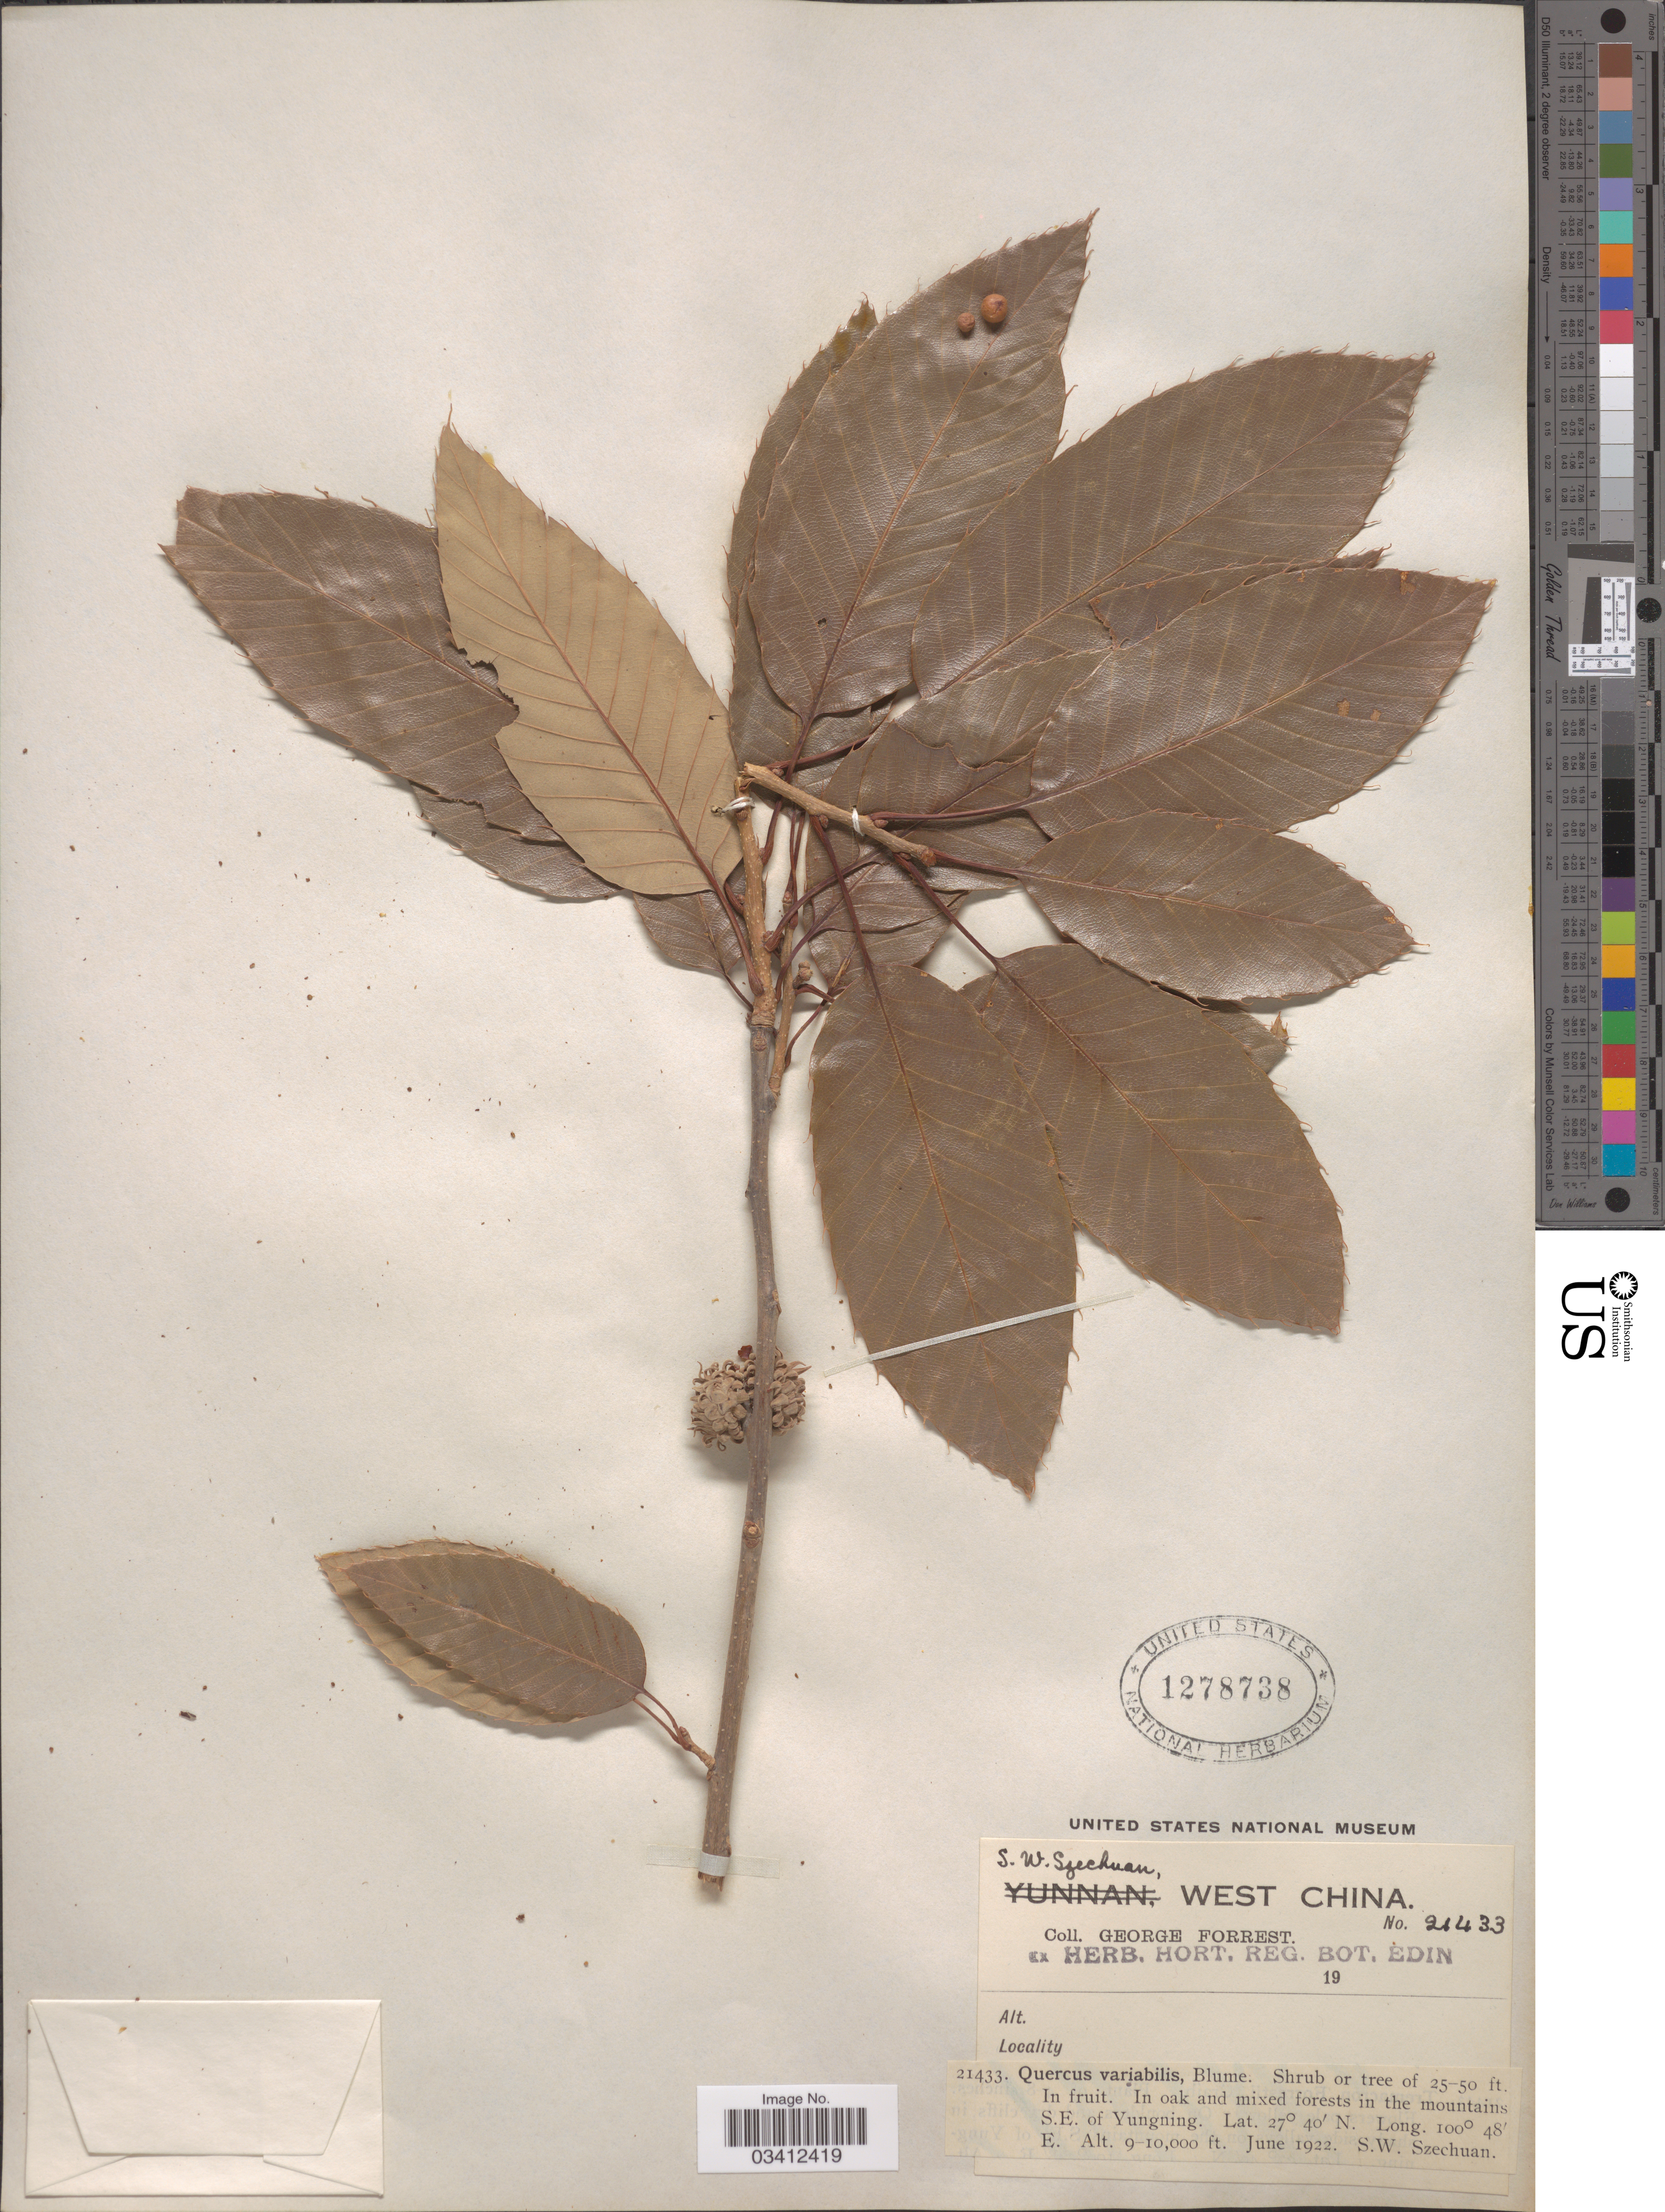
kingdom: Plantae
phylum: Tracheophyta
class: Magnoliopsida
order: Fagales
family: Fagaceae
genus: Quercus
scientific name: Quercus variabilis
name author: Blume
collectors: G. Forrest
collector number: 21433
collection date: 1922-06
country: China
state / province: Sichuan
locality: S. W. Szechuan, West China. In the mountains S. E. of Yungning.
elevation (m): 2743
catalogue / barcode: US 1278738